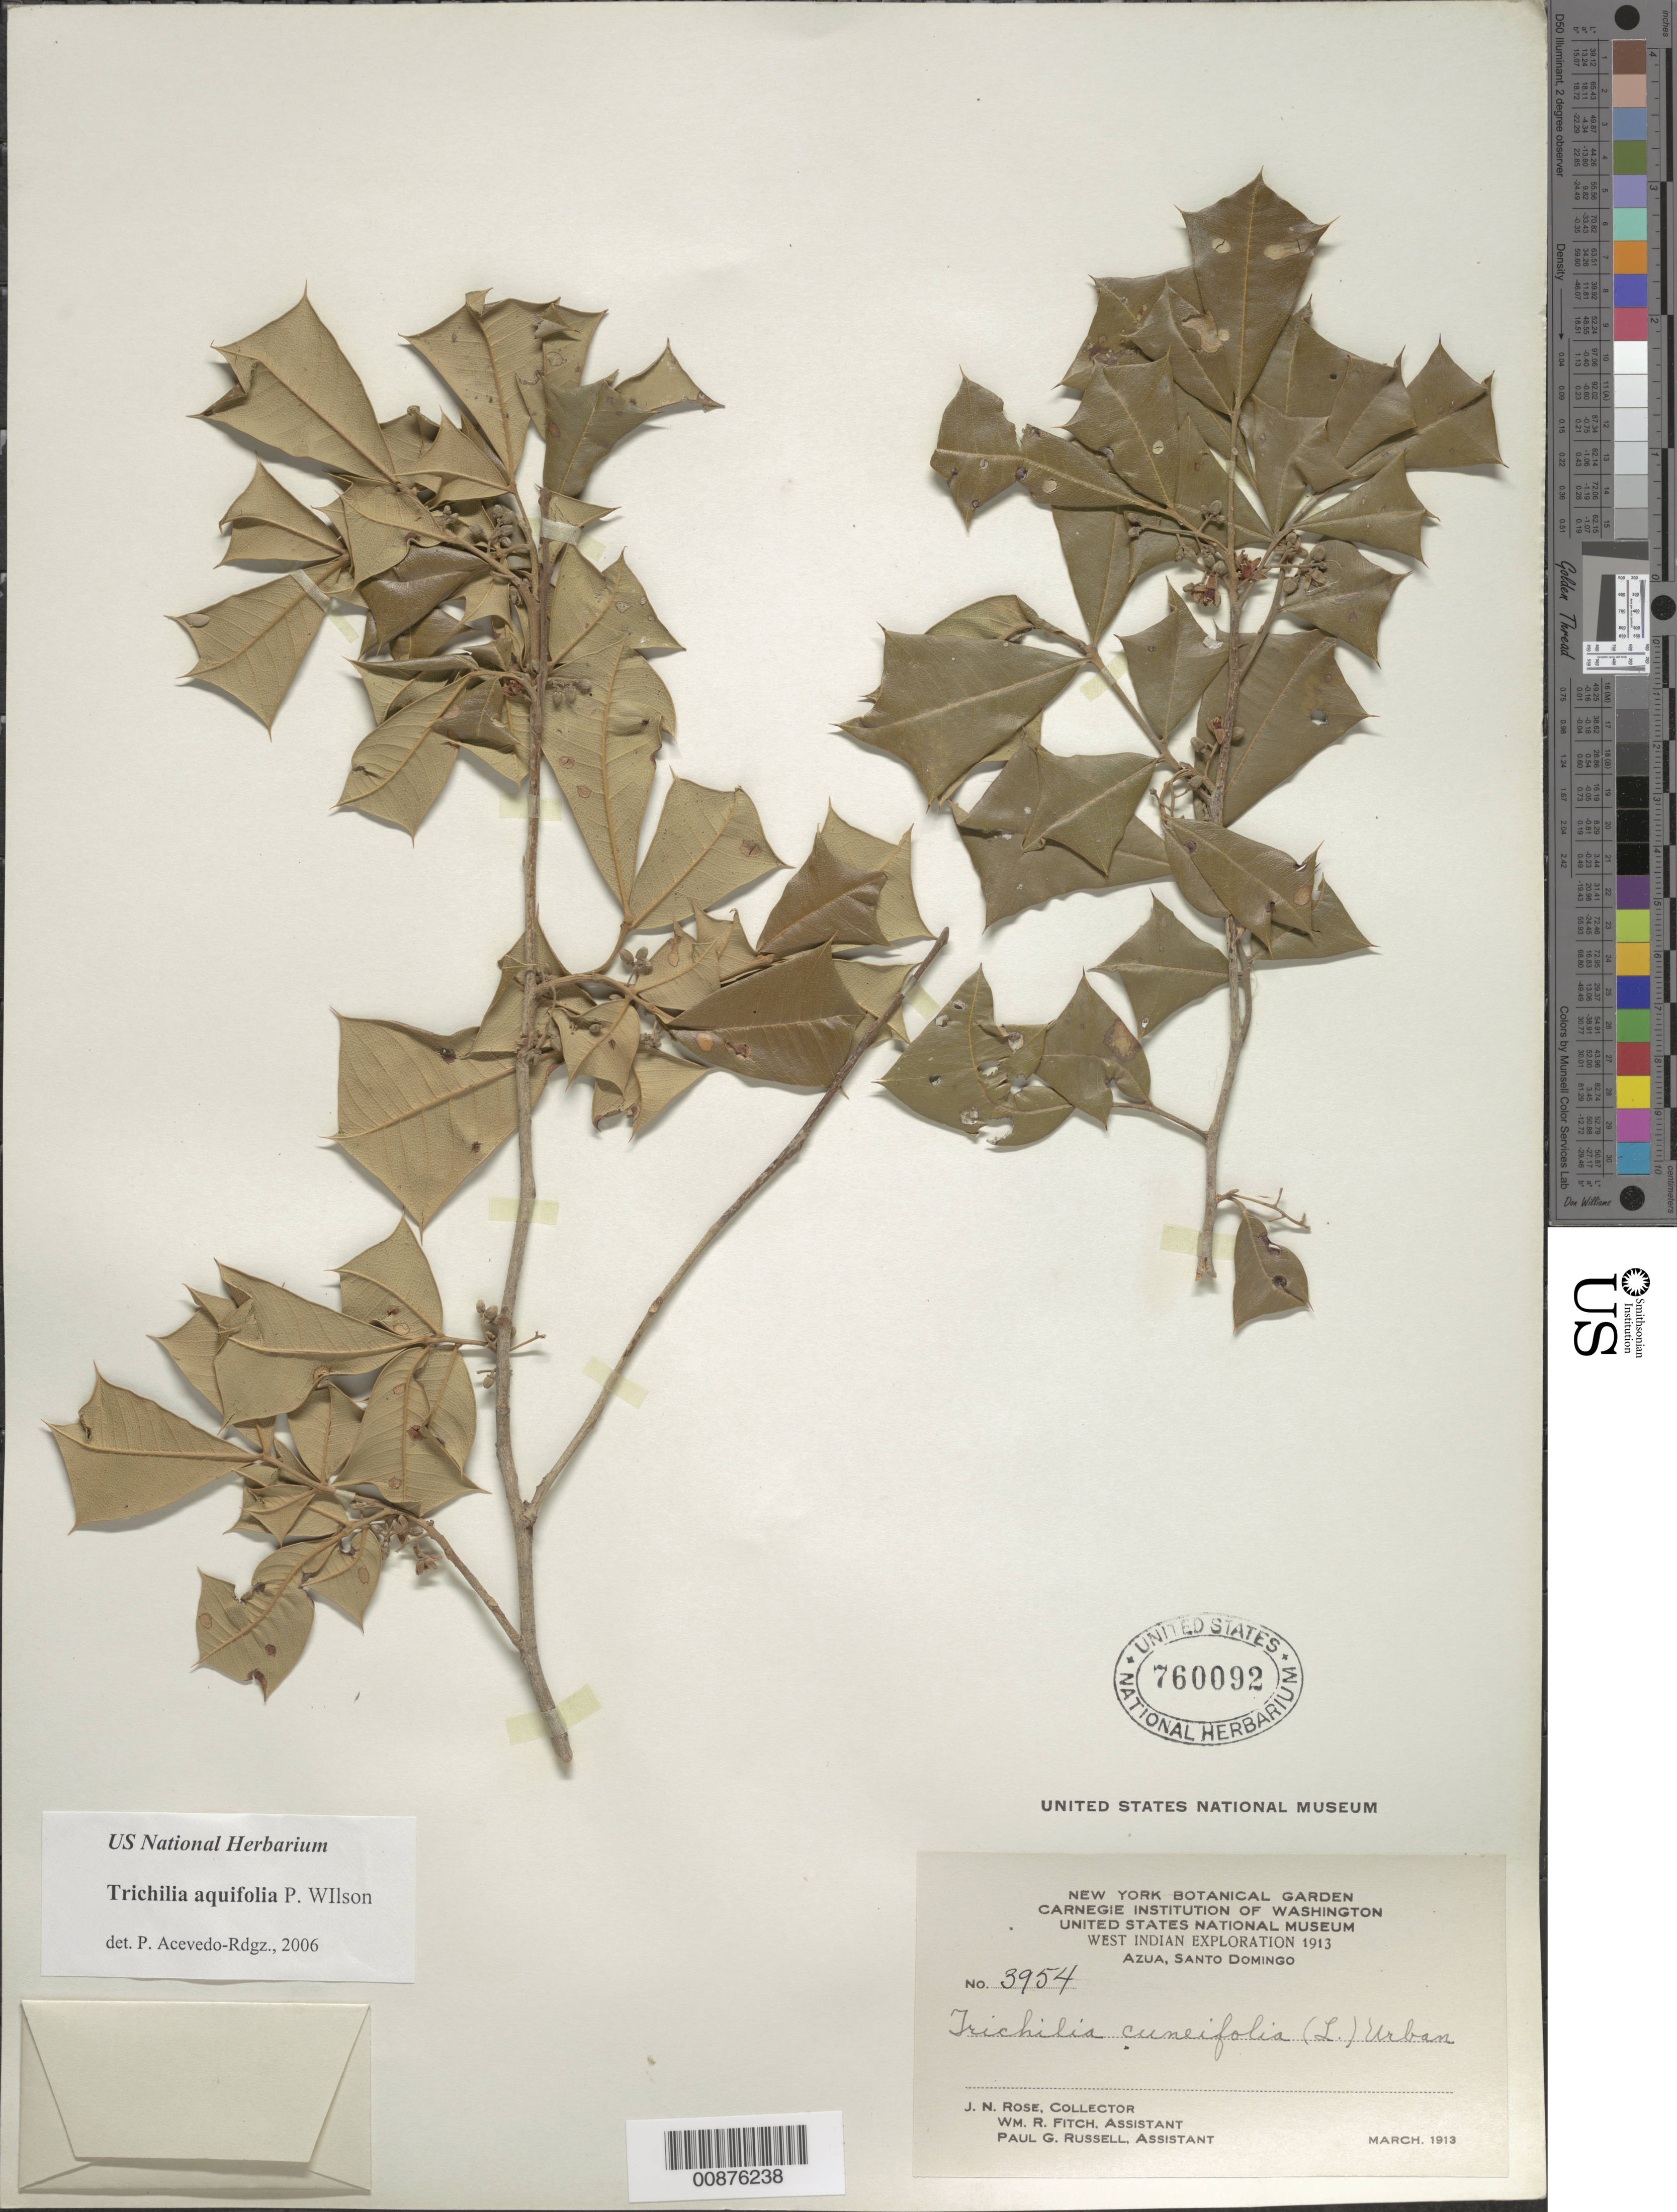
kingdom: Plantae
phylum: Tracheophyta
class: Magnoliopsida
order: Sapindales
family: Meliaceae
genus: Trichilia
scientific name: Trichilia aquifolia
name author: P. Wilson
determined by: Acevedo-Rodríguez, P., (BOT), Smithsonian Institution - National Museum of Natural History (UNITED STATES)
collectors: J. N. Rose, W. R. Fitch & P. G. Russell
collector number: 3954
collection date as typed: Mar 1913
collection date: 1913-03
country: Dominican Republic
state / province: Azua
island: Hispaniola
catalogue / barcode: US 760092